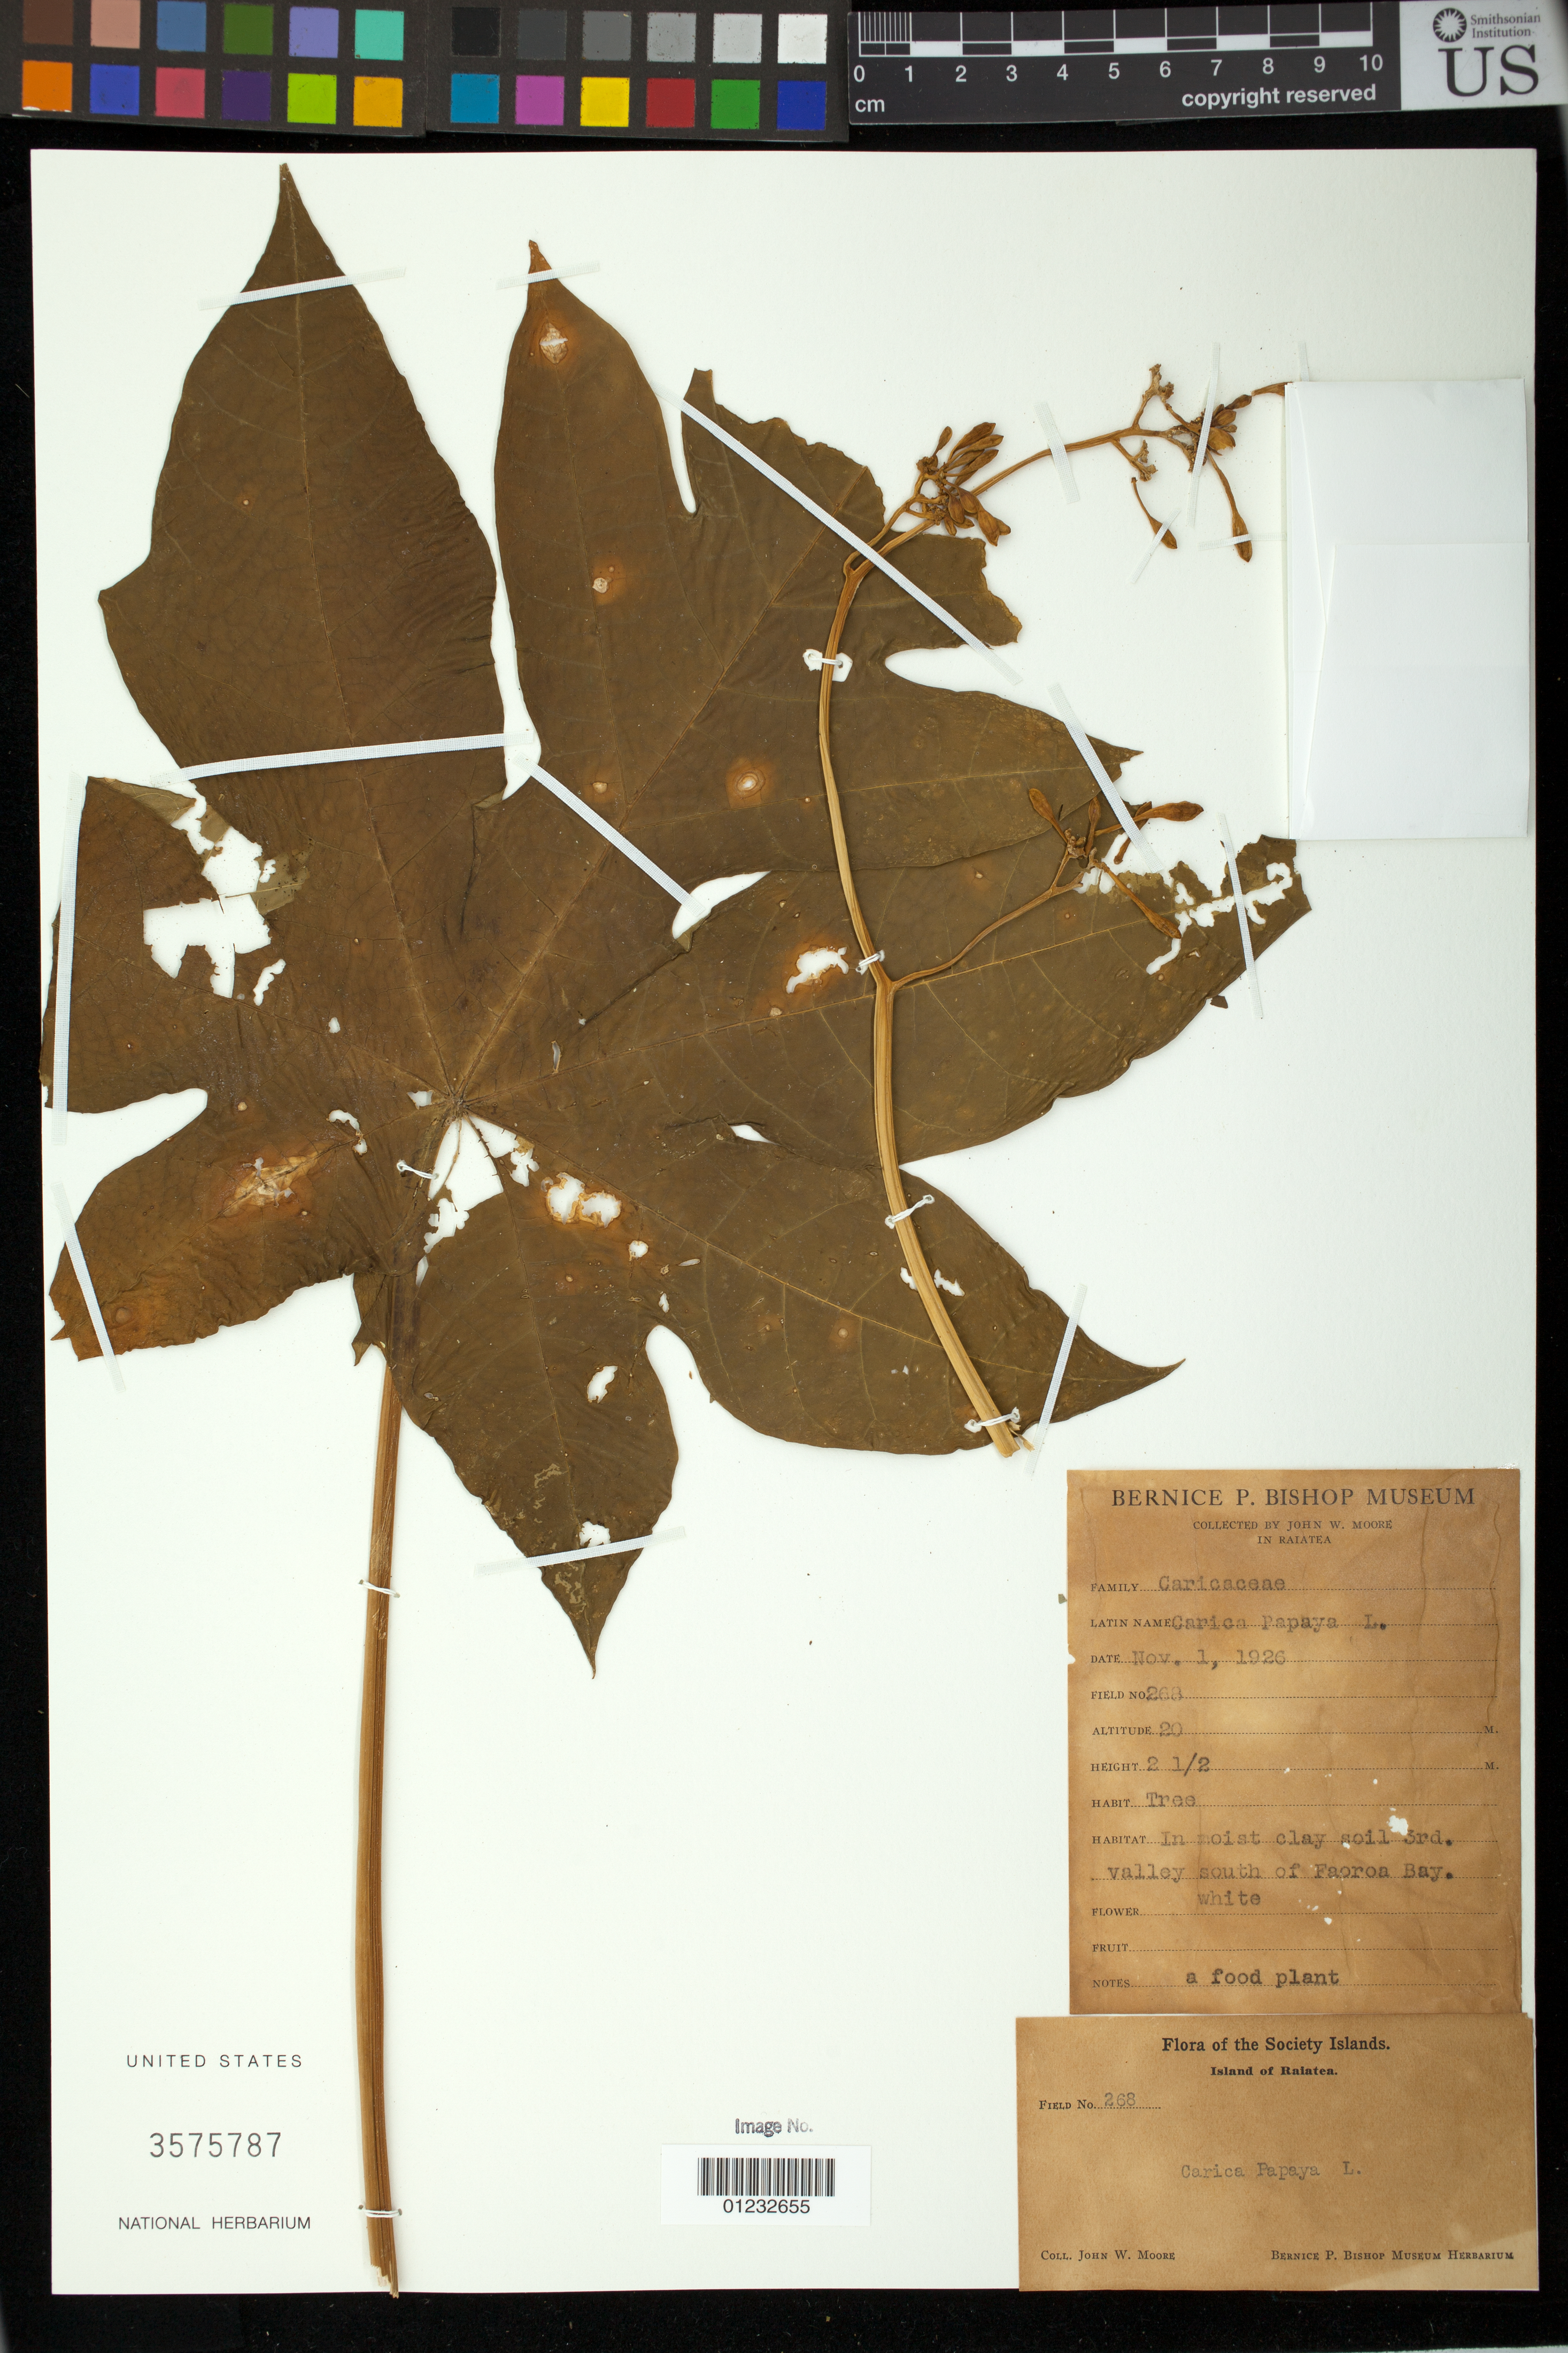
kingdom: Plantae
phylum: Tracheophyta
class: Magnoliopsida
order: Brassicales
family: Caricaceae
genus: Carica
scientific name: Carica papaya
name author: L.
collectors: J. Moore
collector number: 268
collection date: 1926-11-01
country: French Polynesia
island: Raiatea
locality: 3rd. valley south of Faoroa Bay.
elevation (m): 20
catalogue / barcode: US 3575787